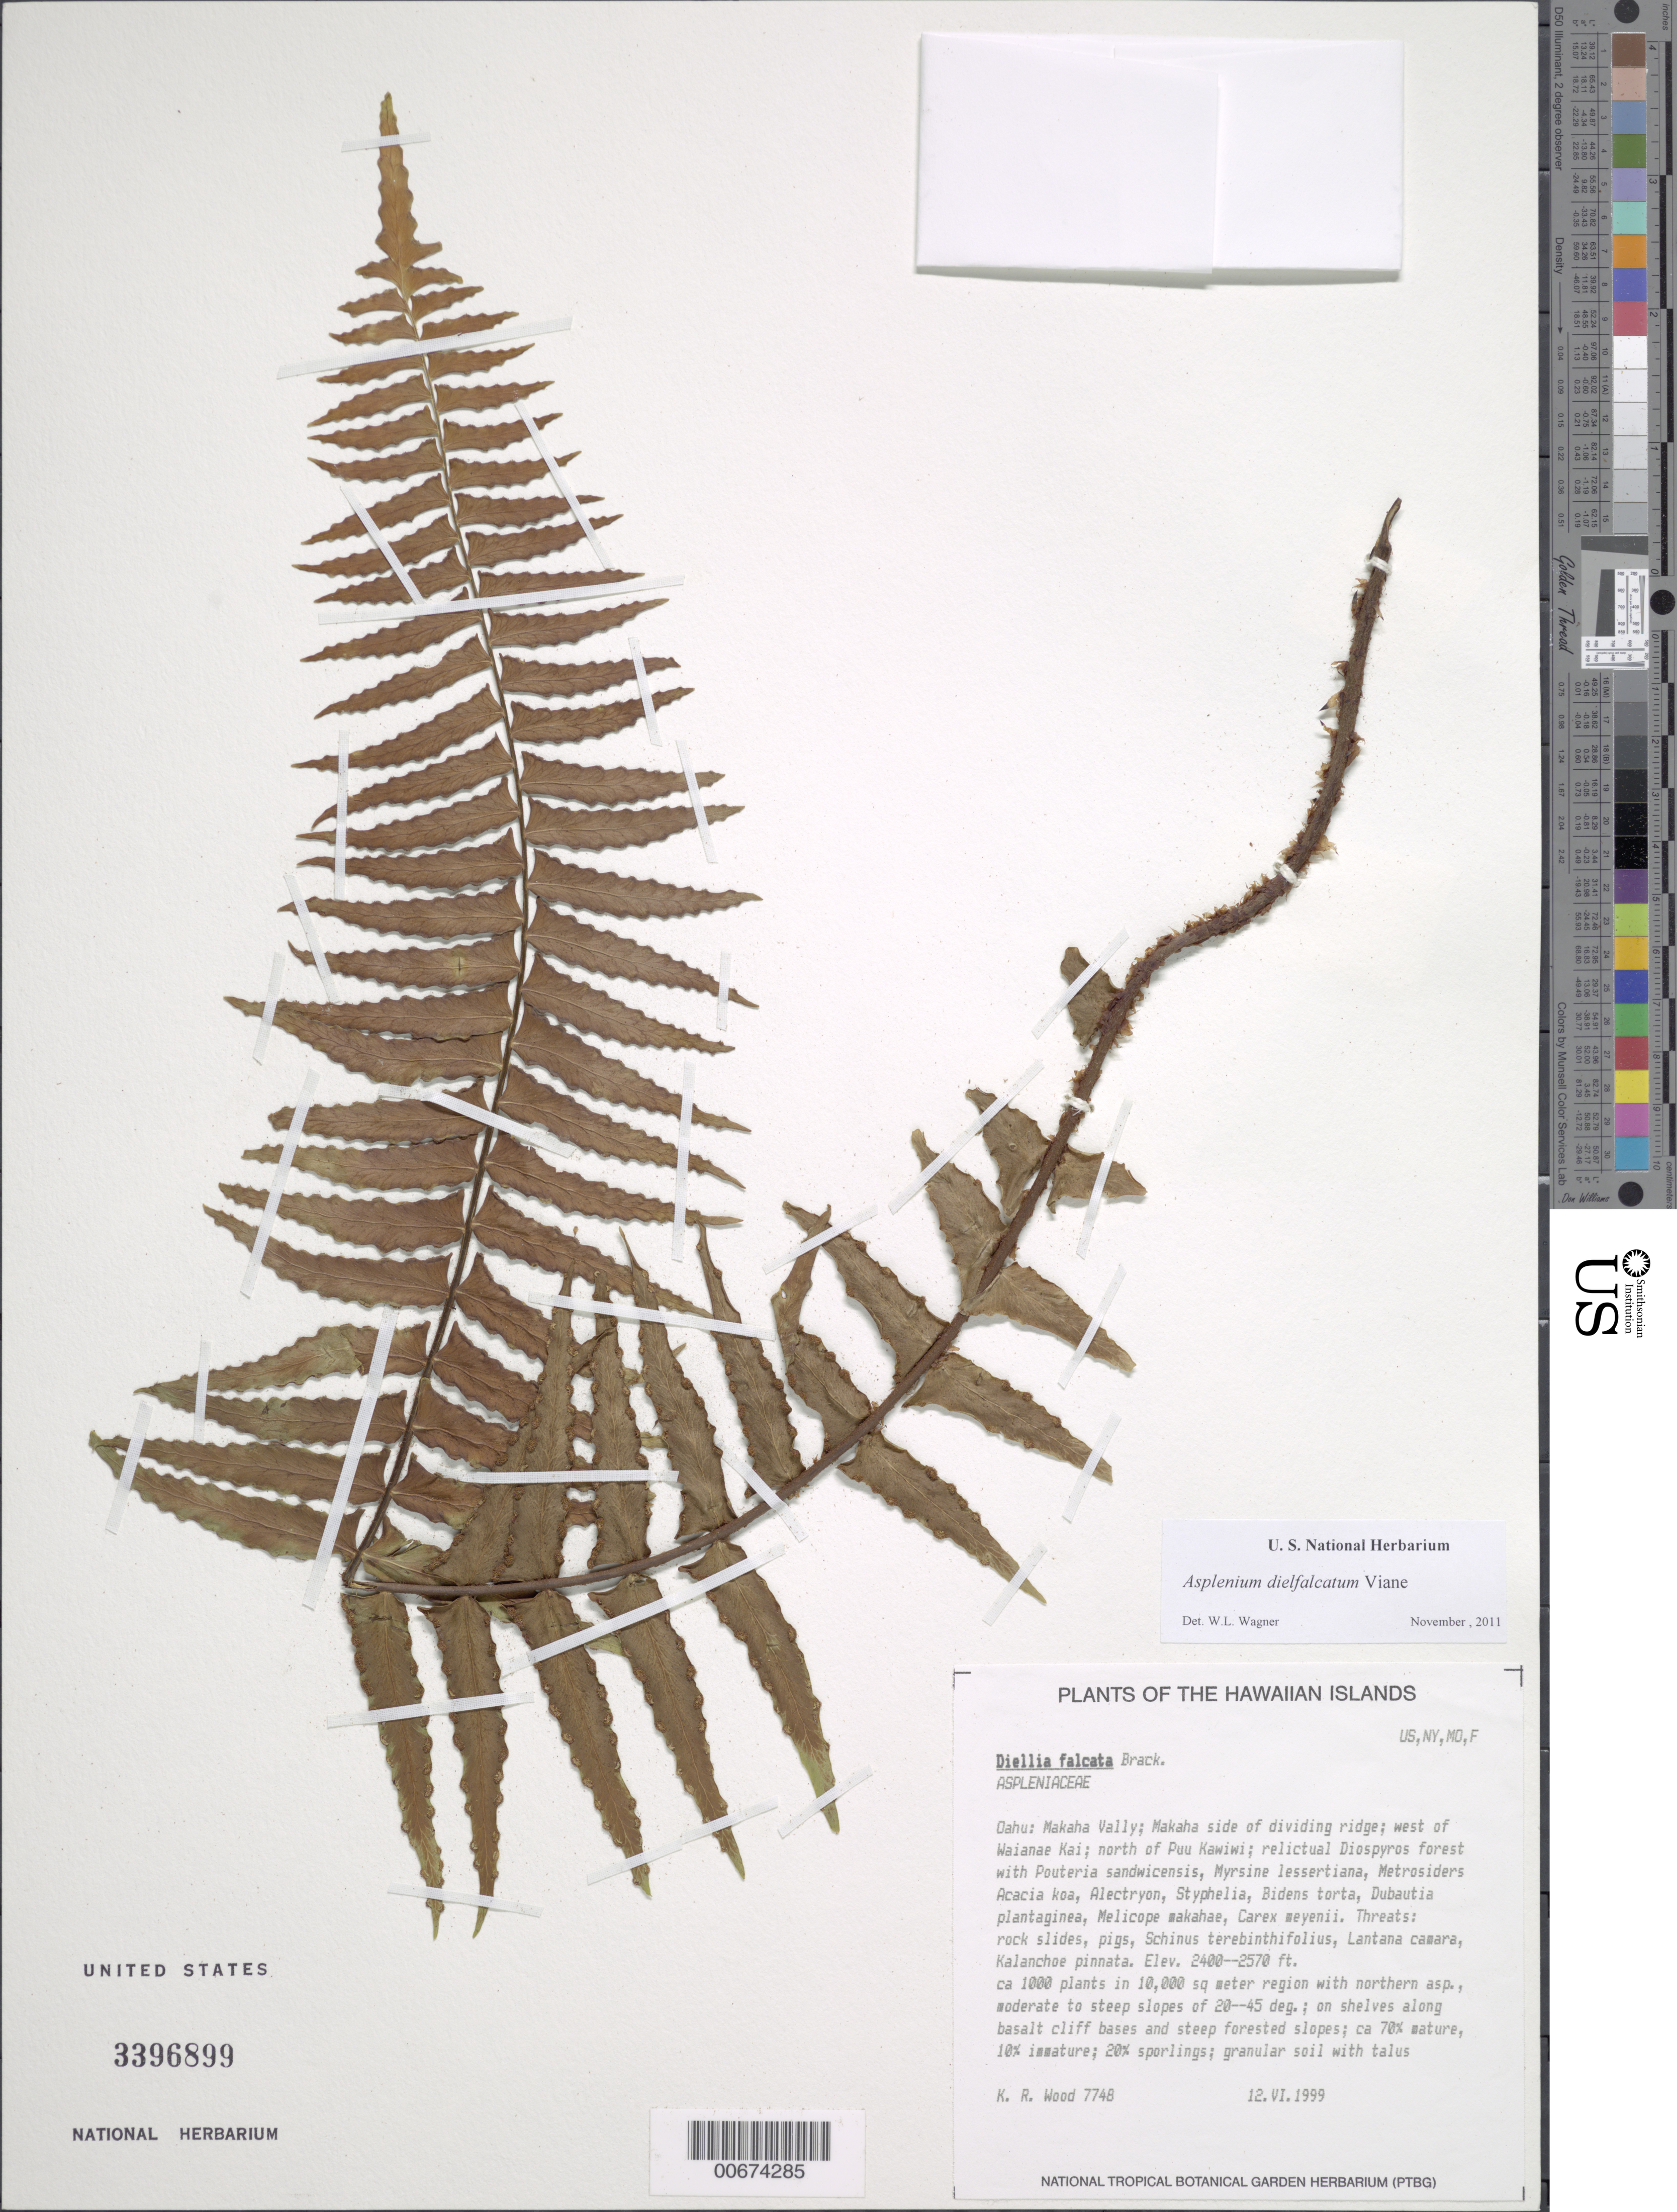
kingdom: Plantae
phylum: Tracheophyta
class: Polypodiopsida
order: Polypodiales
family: Aspleniaceae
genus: Asplenium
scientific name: Asplenium dielfalcatum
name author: Viane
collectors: K. R. Wood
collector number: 7748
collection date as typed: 12 Jun 1999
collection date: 1999-06-12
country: United States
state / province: Hawaii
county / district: Honolulu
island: Oahu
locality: Makaha Valley; Makaha side of dividing ridge; west of Waianae Kai; notrth of Puu Kawiwi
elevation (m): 731.5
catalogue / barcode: US 3396899